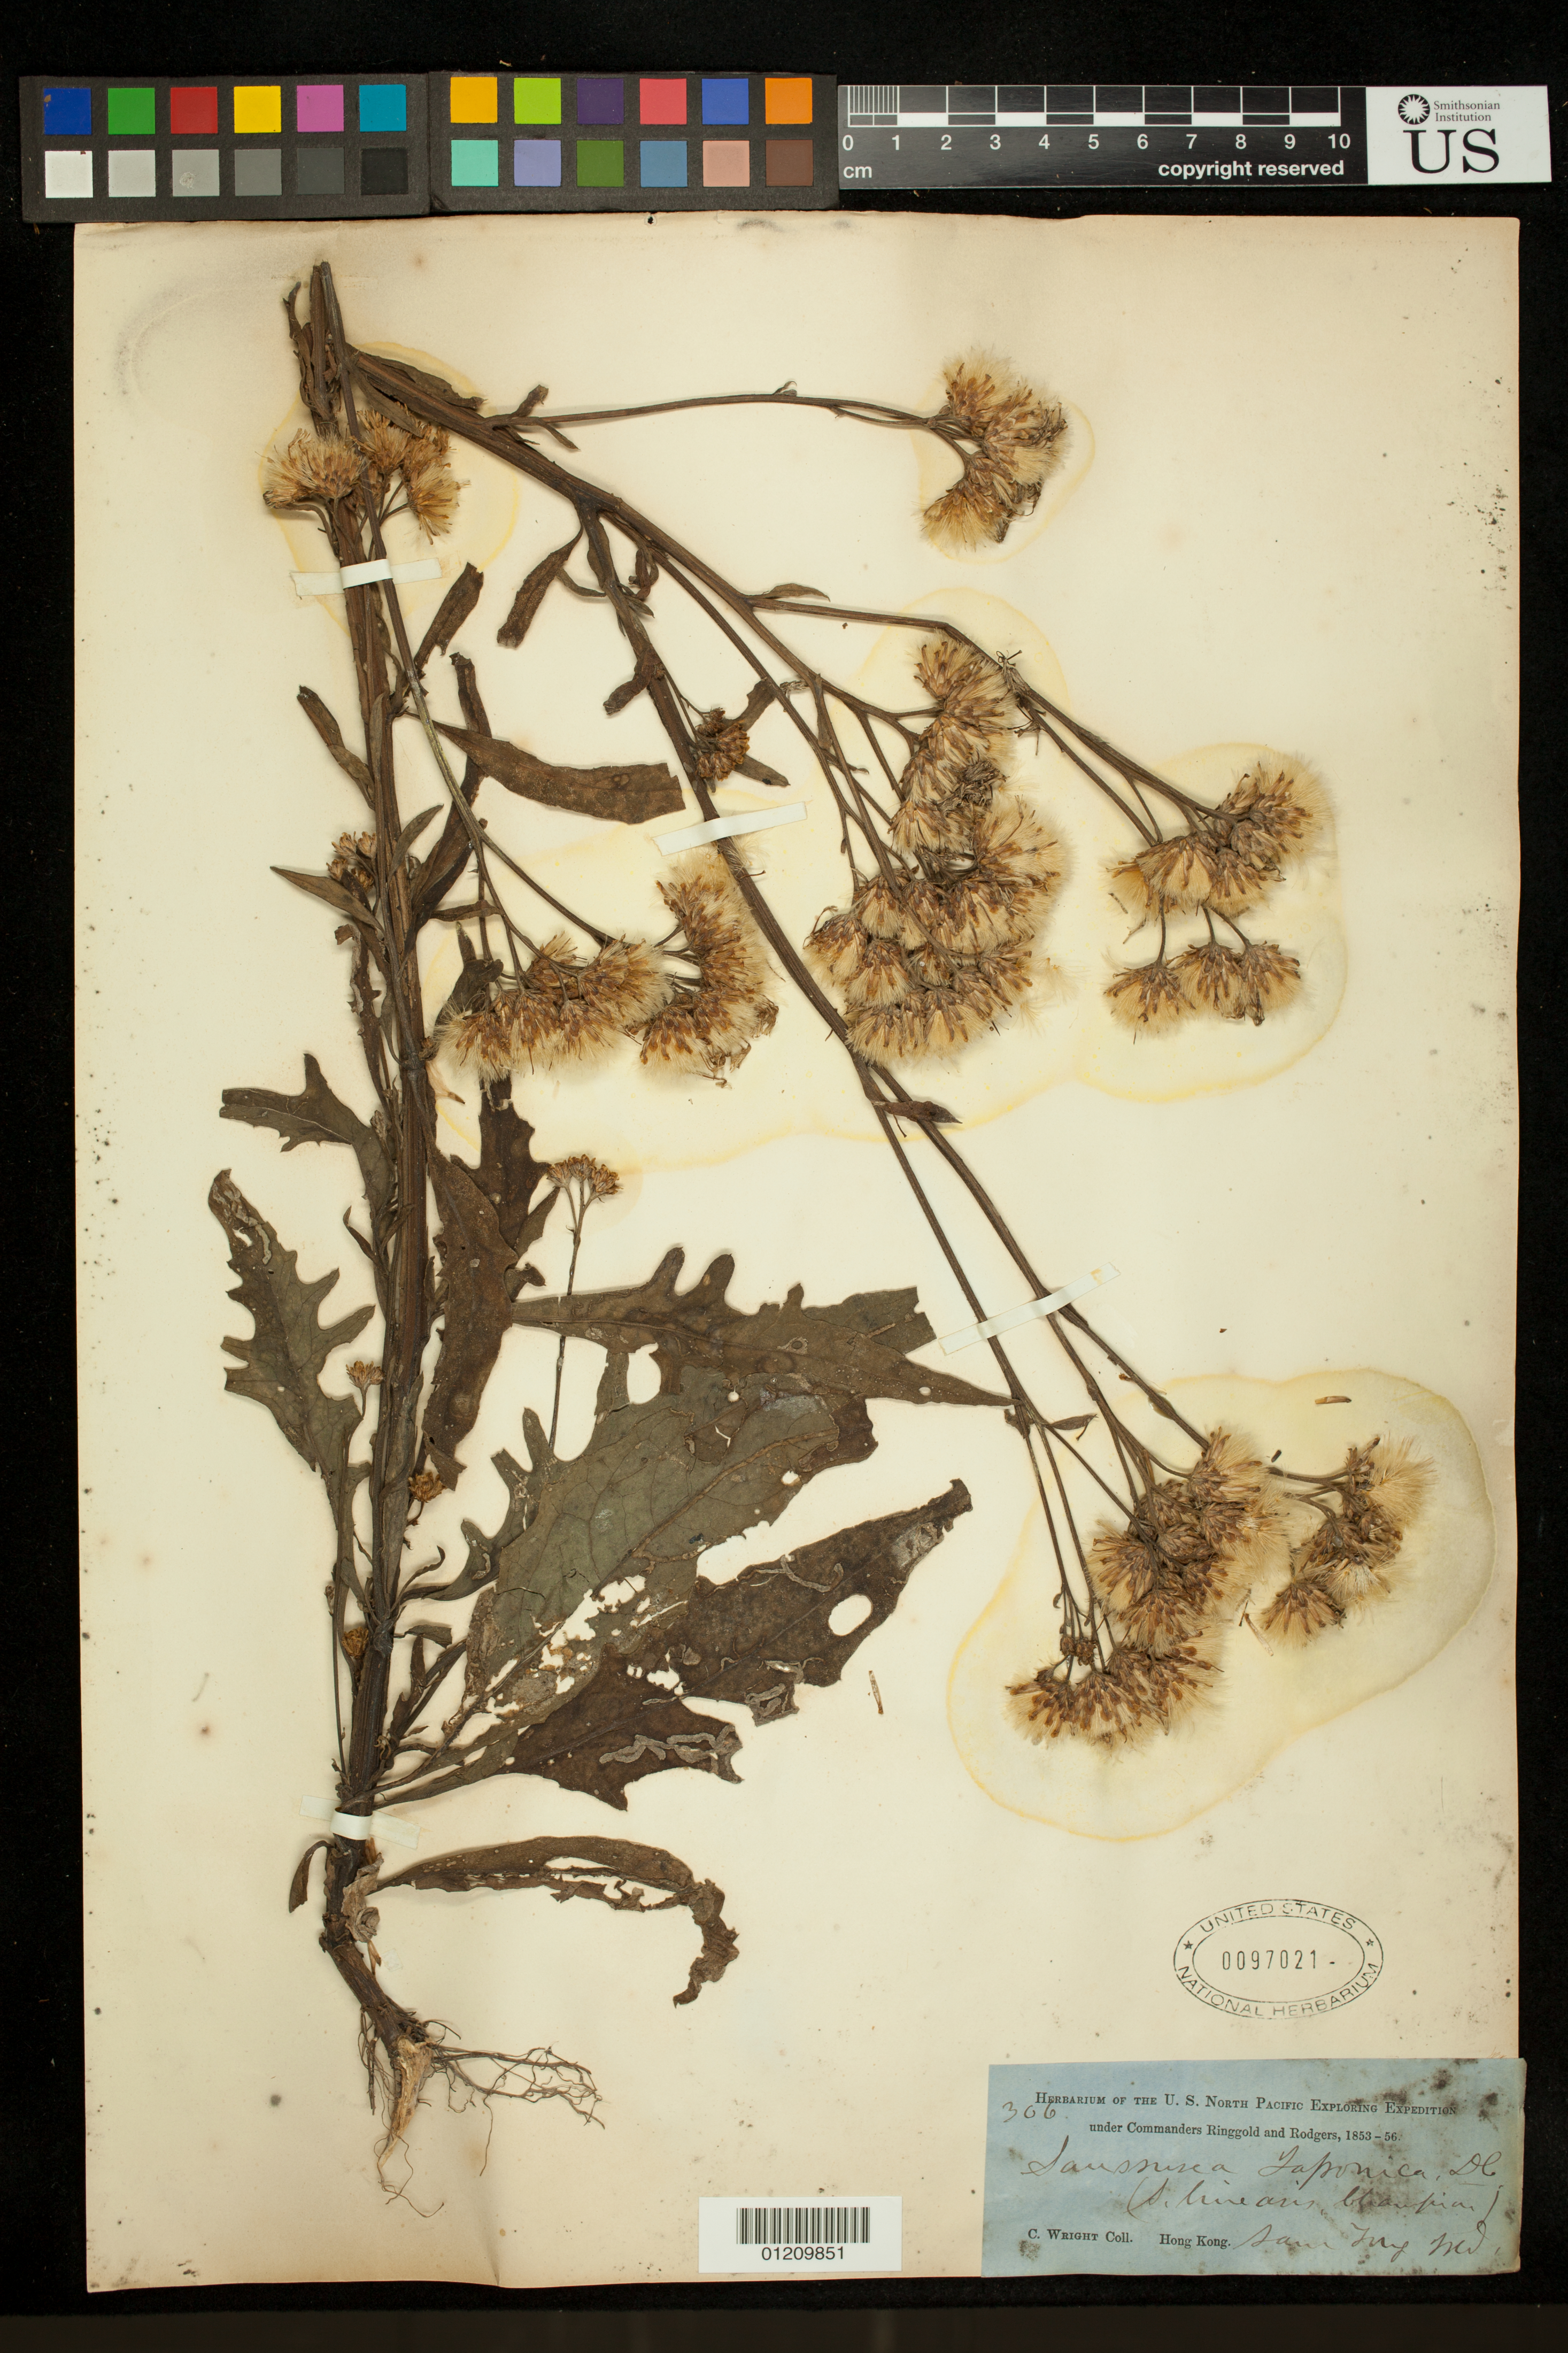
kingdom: Plantae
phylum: Tracheophyta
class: Magnoliopsida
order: Asterales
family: Asteraceae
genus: Saussurea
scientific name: Saussurea japonica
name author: (Thunb.) DC.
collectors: C. Wright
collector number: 306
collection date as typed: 1853 to -- -- 1856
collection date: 1853/1856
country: China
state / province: Hong Kong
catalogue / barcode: US 97021